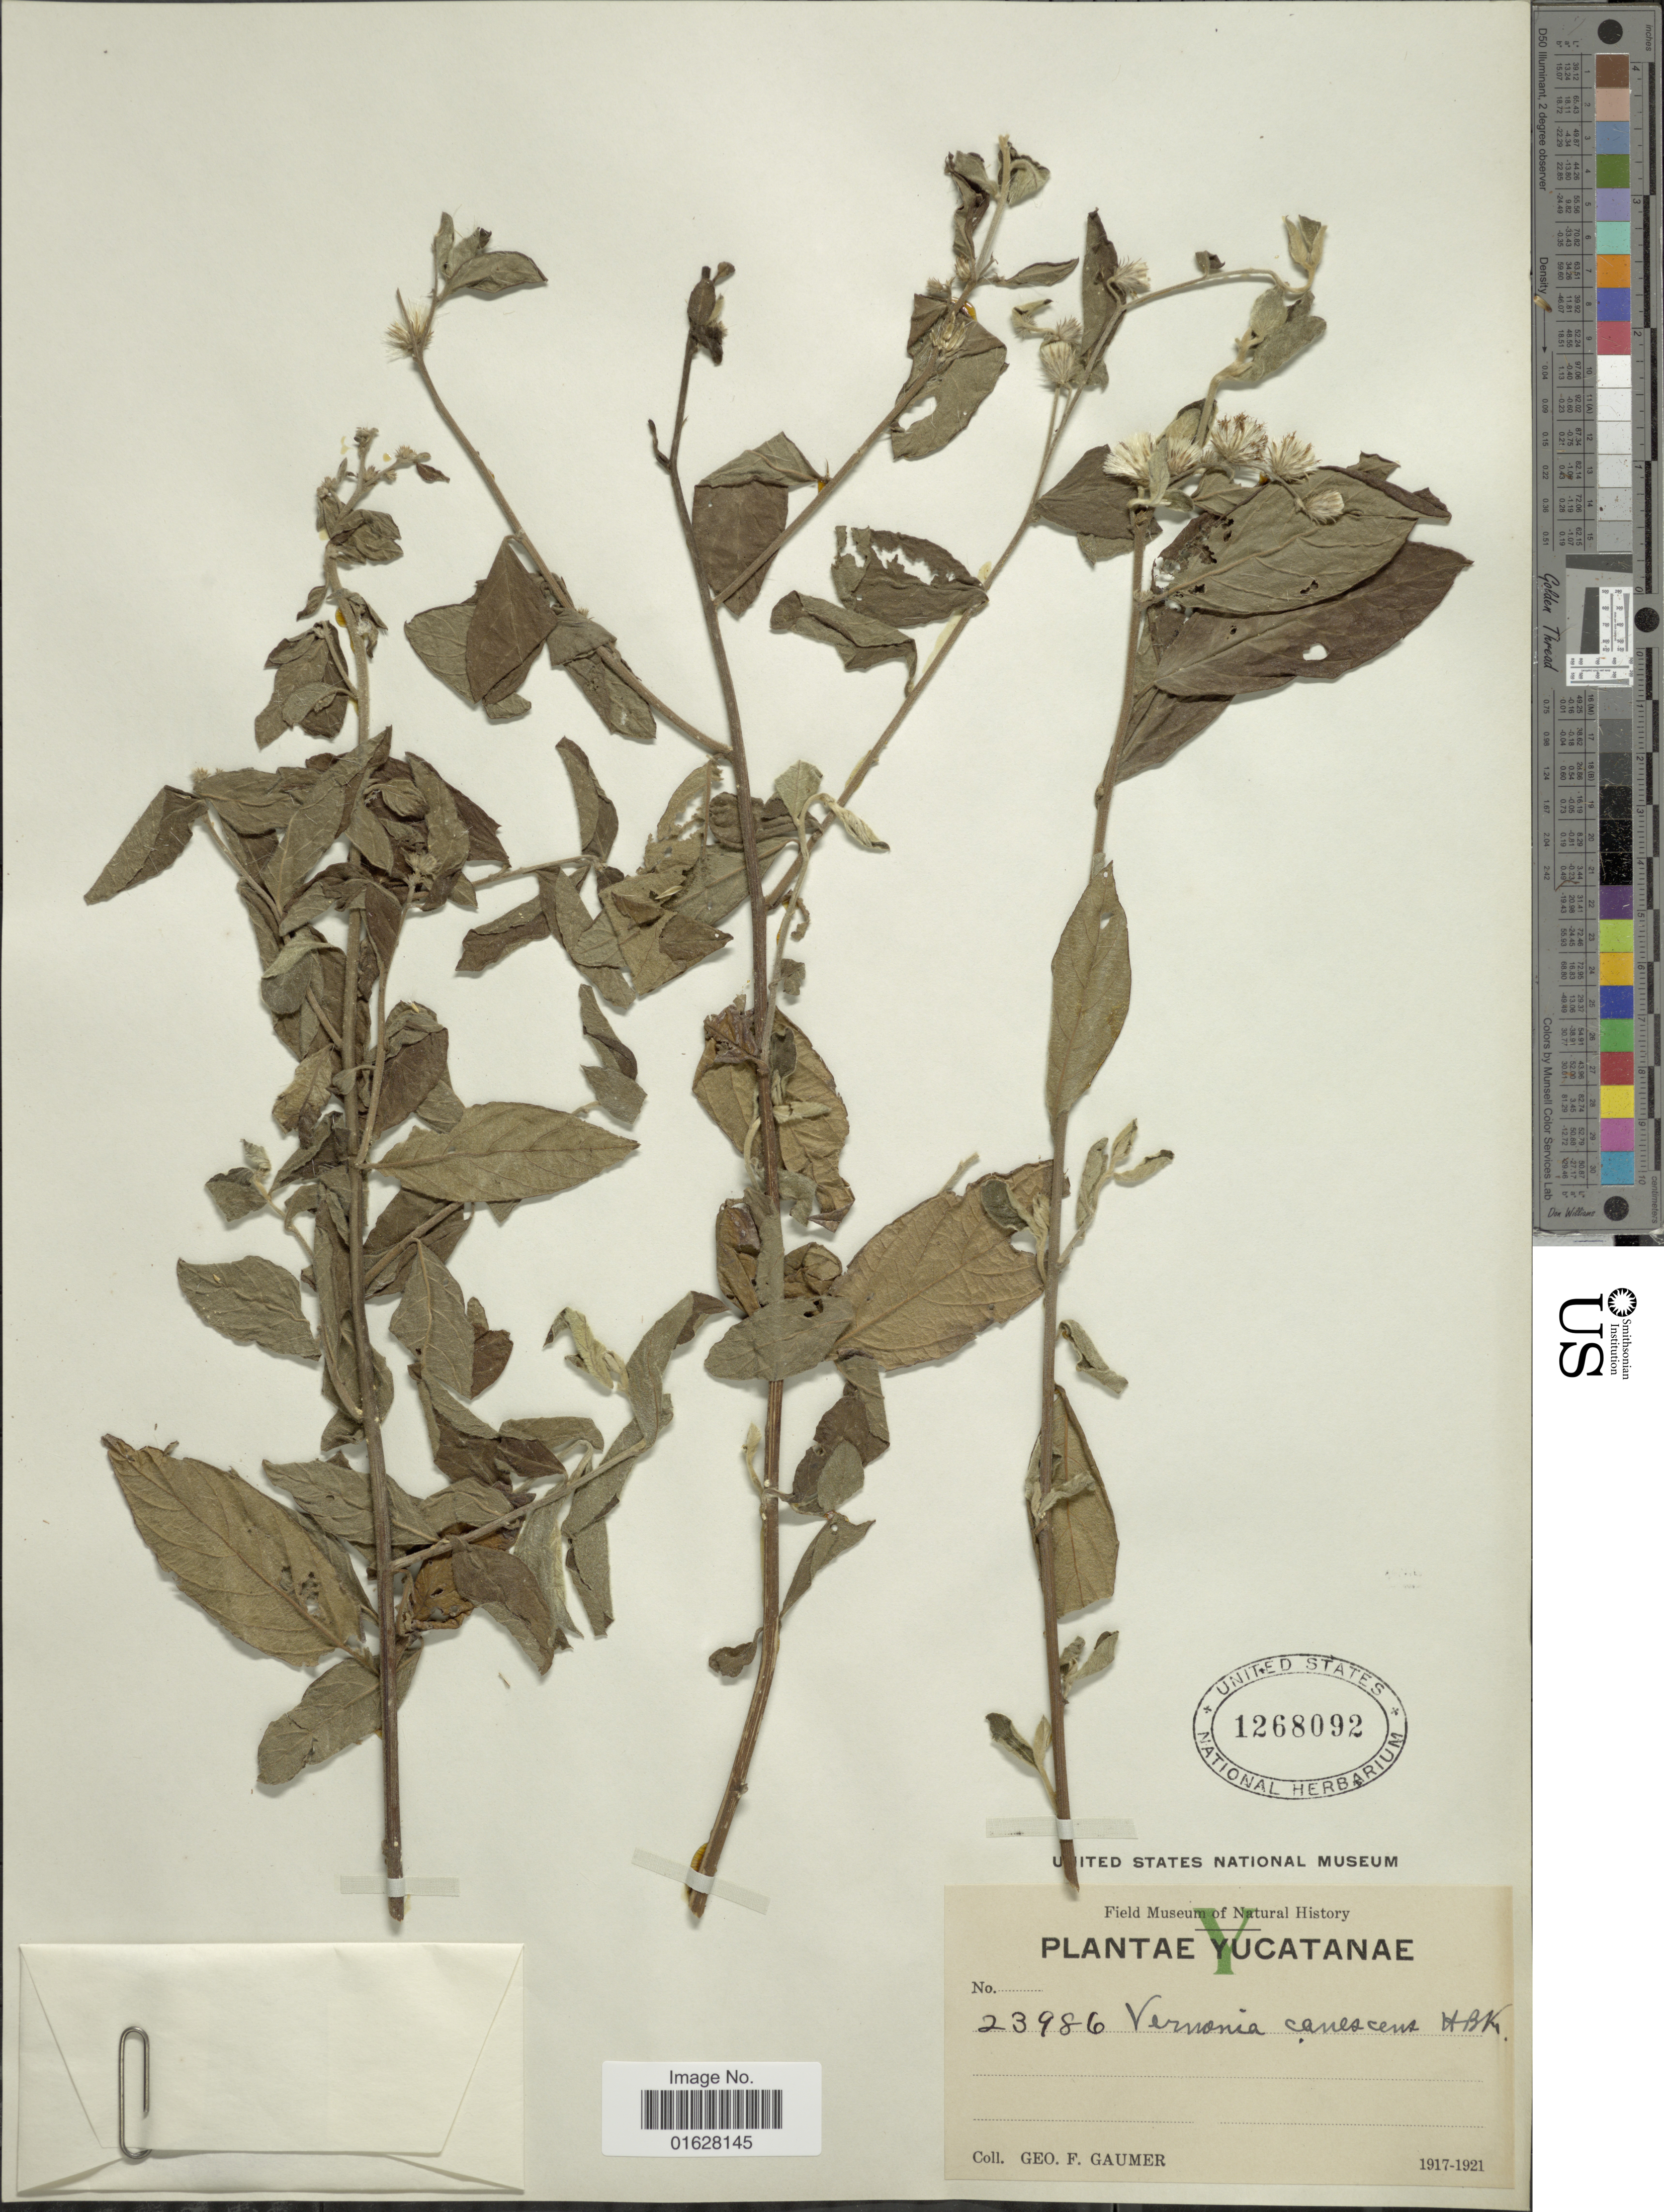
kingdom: Plantae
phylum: Tracheophyta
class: Magnoliopsida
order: Asterales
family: Asteraceae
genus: Lepidaploa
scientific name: Lepidaploa canescens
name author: (Kunth) H. Rob.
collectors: G. F. Gaumer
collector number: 23986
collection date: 1917/1921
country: Mexico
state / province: Yucatán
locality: Yucatanae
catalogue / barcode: US 1268092